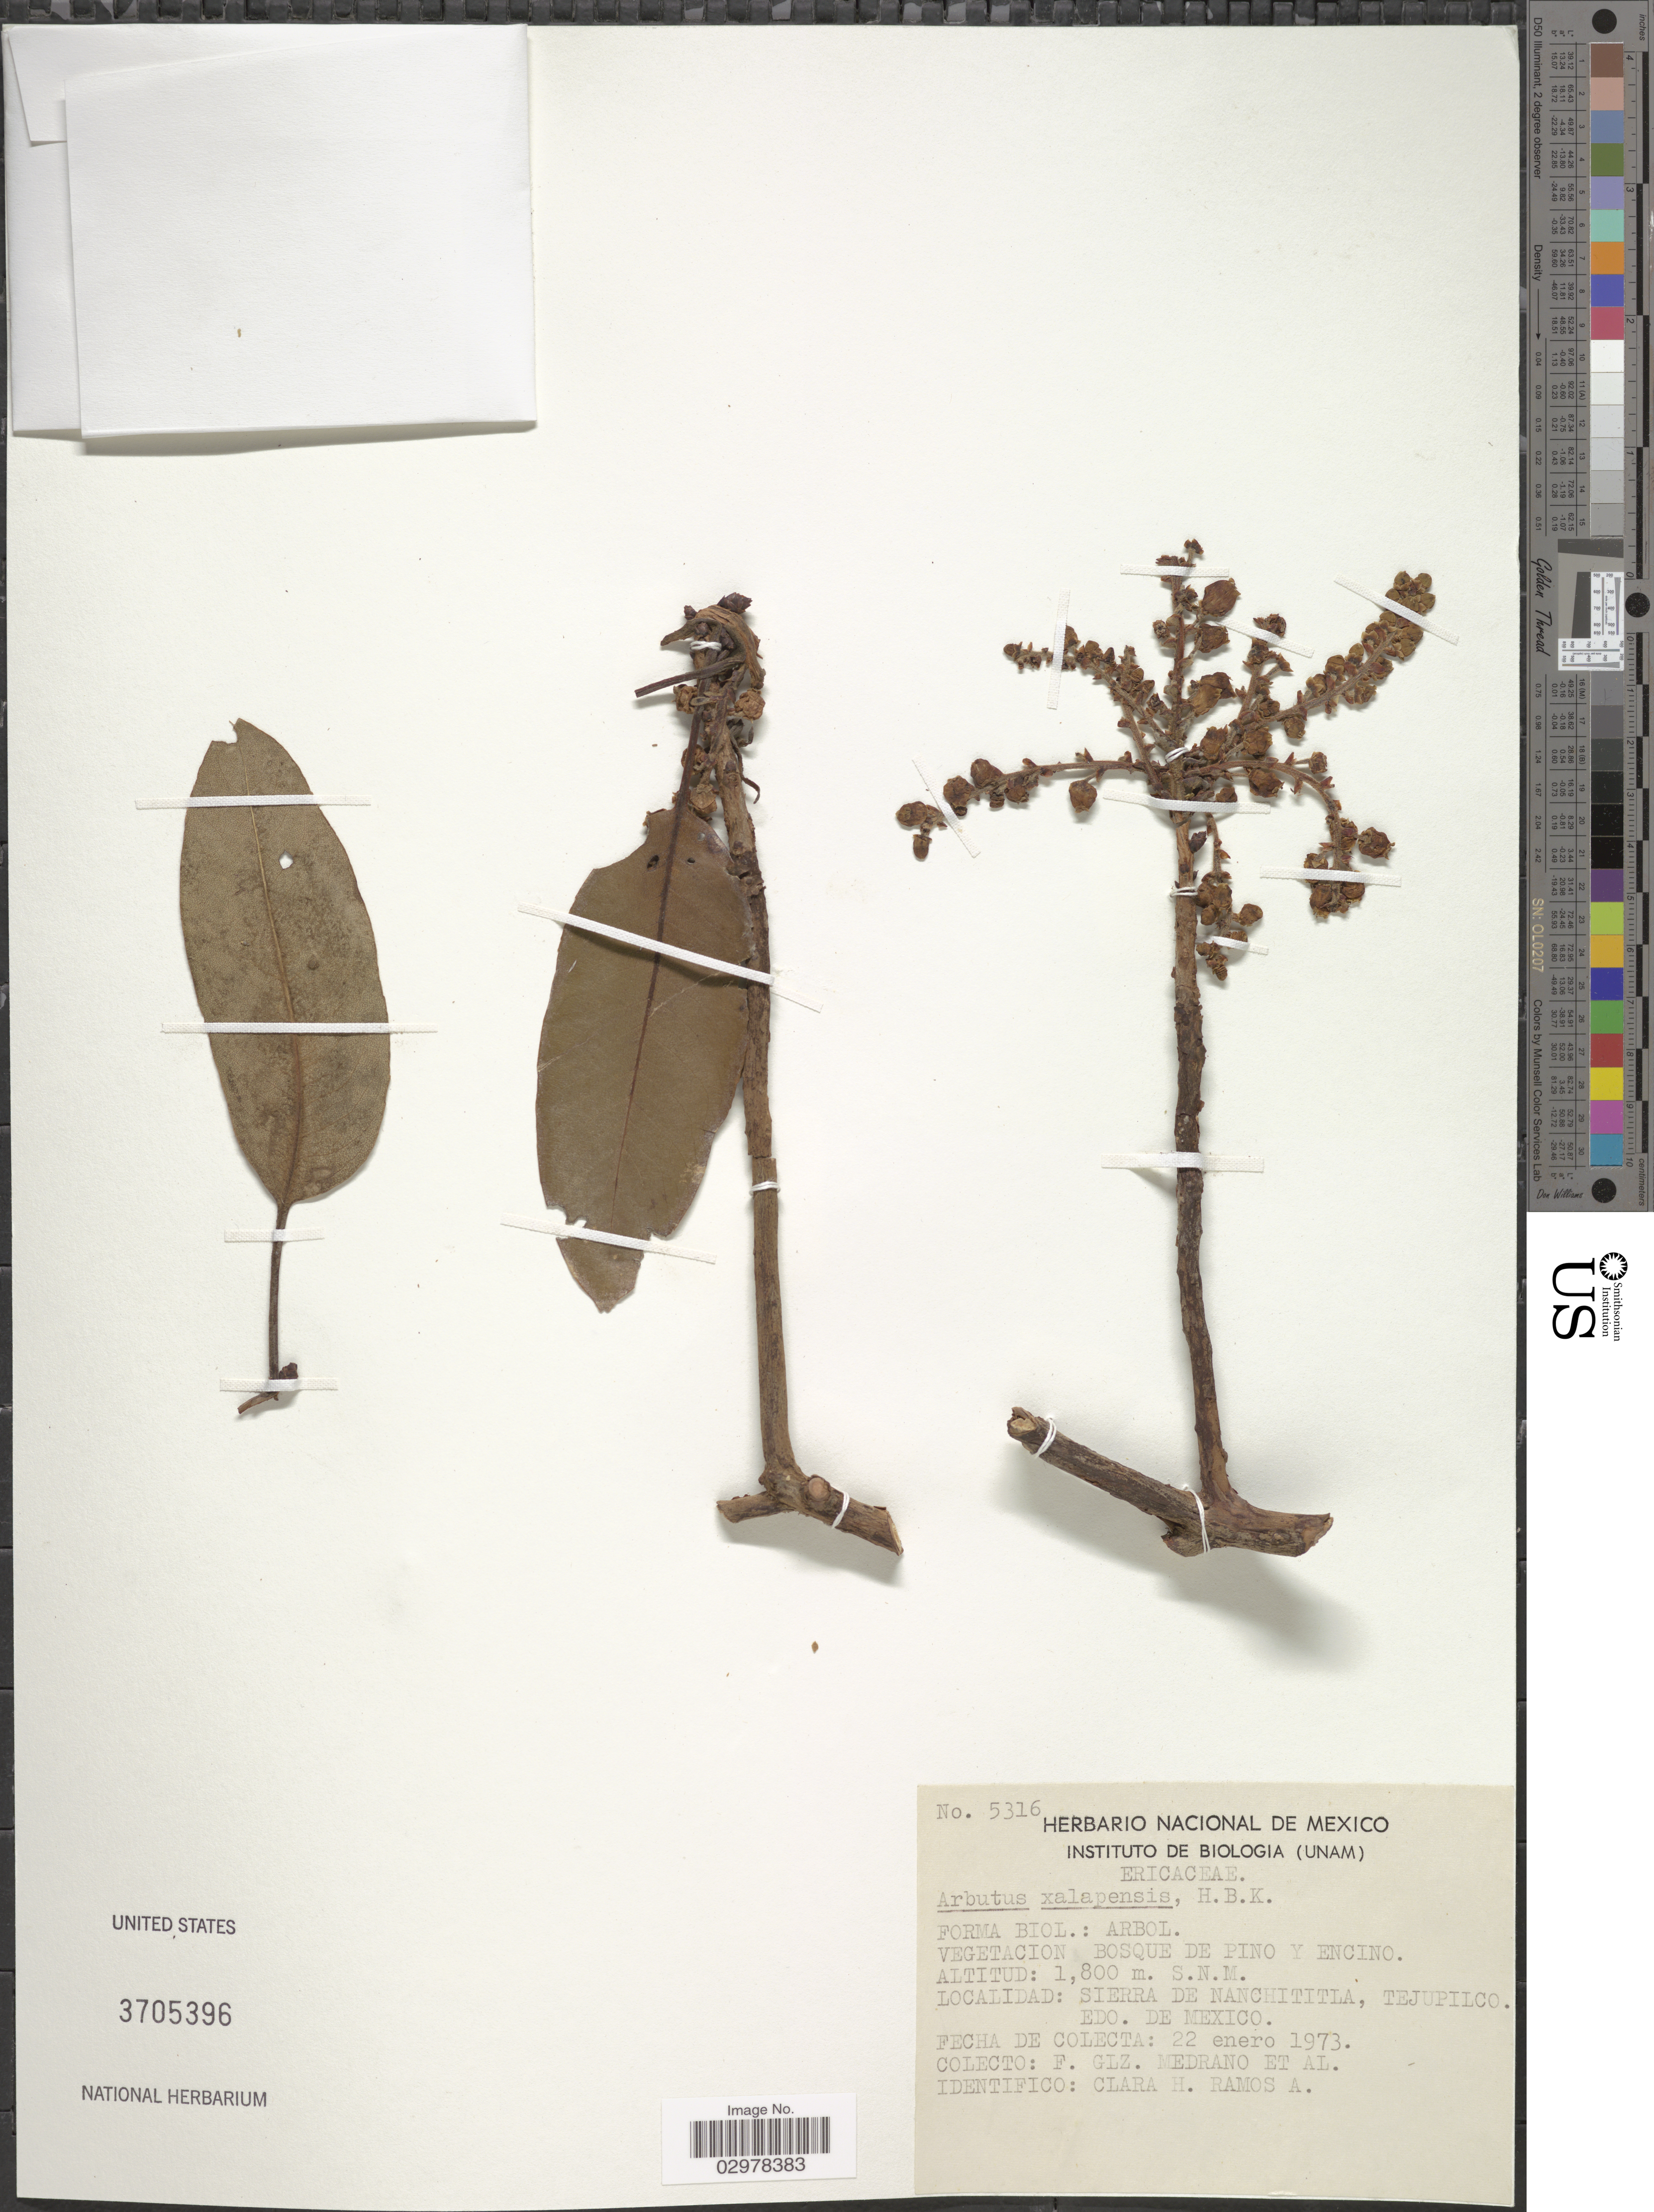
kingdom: Plantae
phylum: Tracheophyta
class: Magnoliopsida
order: Ericales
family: Ericaceae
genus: Arbutus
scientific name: Arbutus xalapensis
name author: Kunth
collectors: F. Medrano & et al.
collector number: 5316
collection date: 1973-01-22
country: Mexico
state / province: México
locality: Sierra de Nanchititla, Tejupilco.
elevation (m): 1800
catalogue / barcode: US 3705396